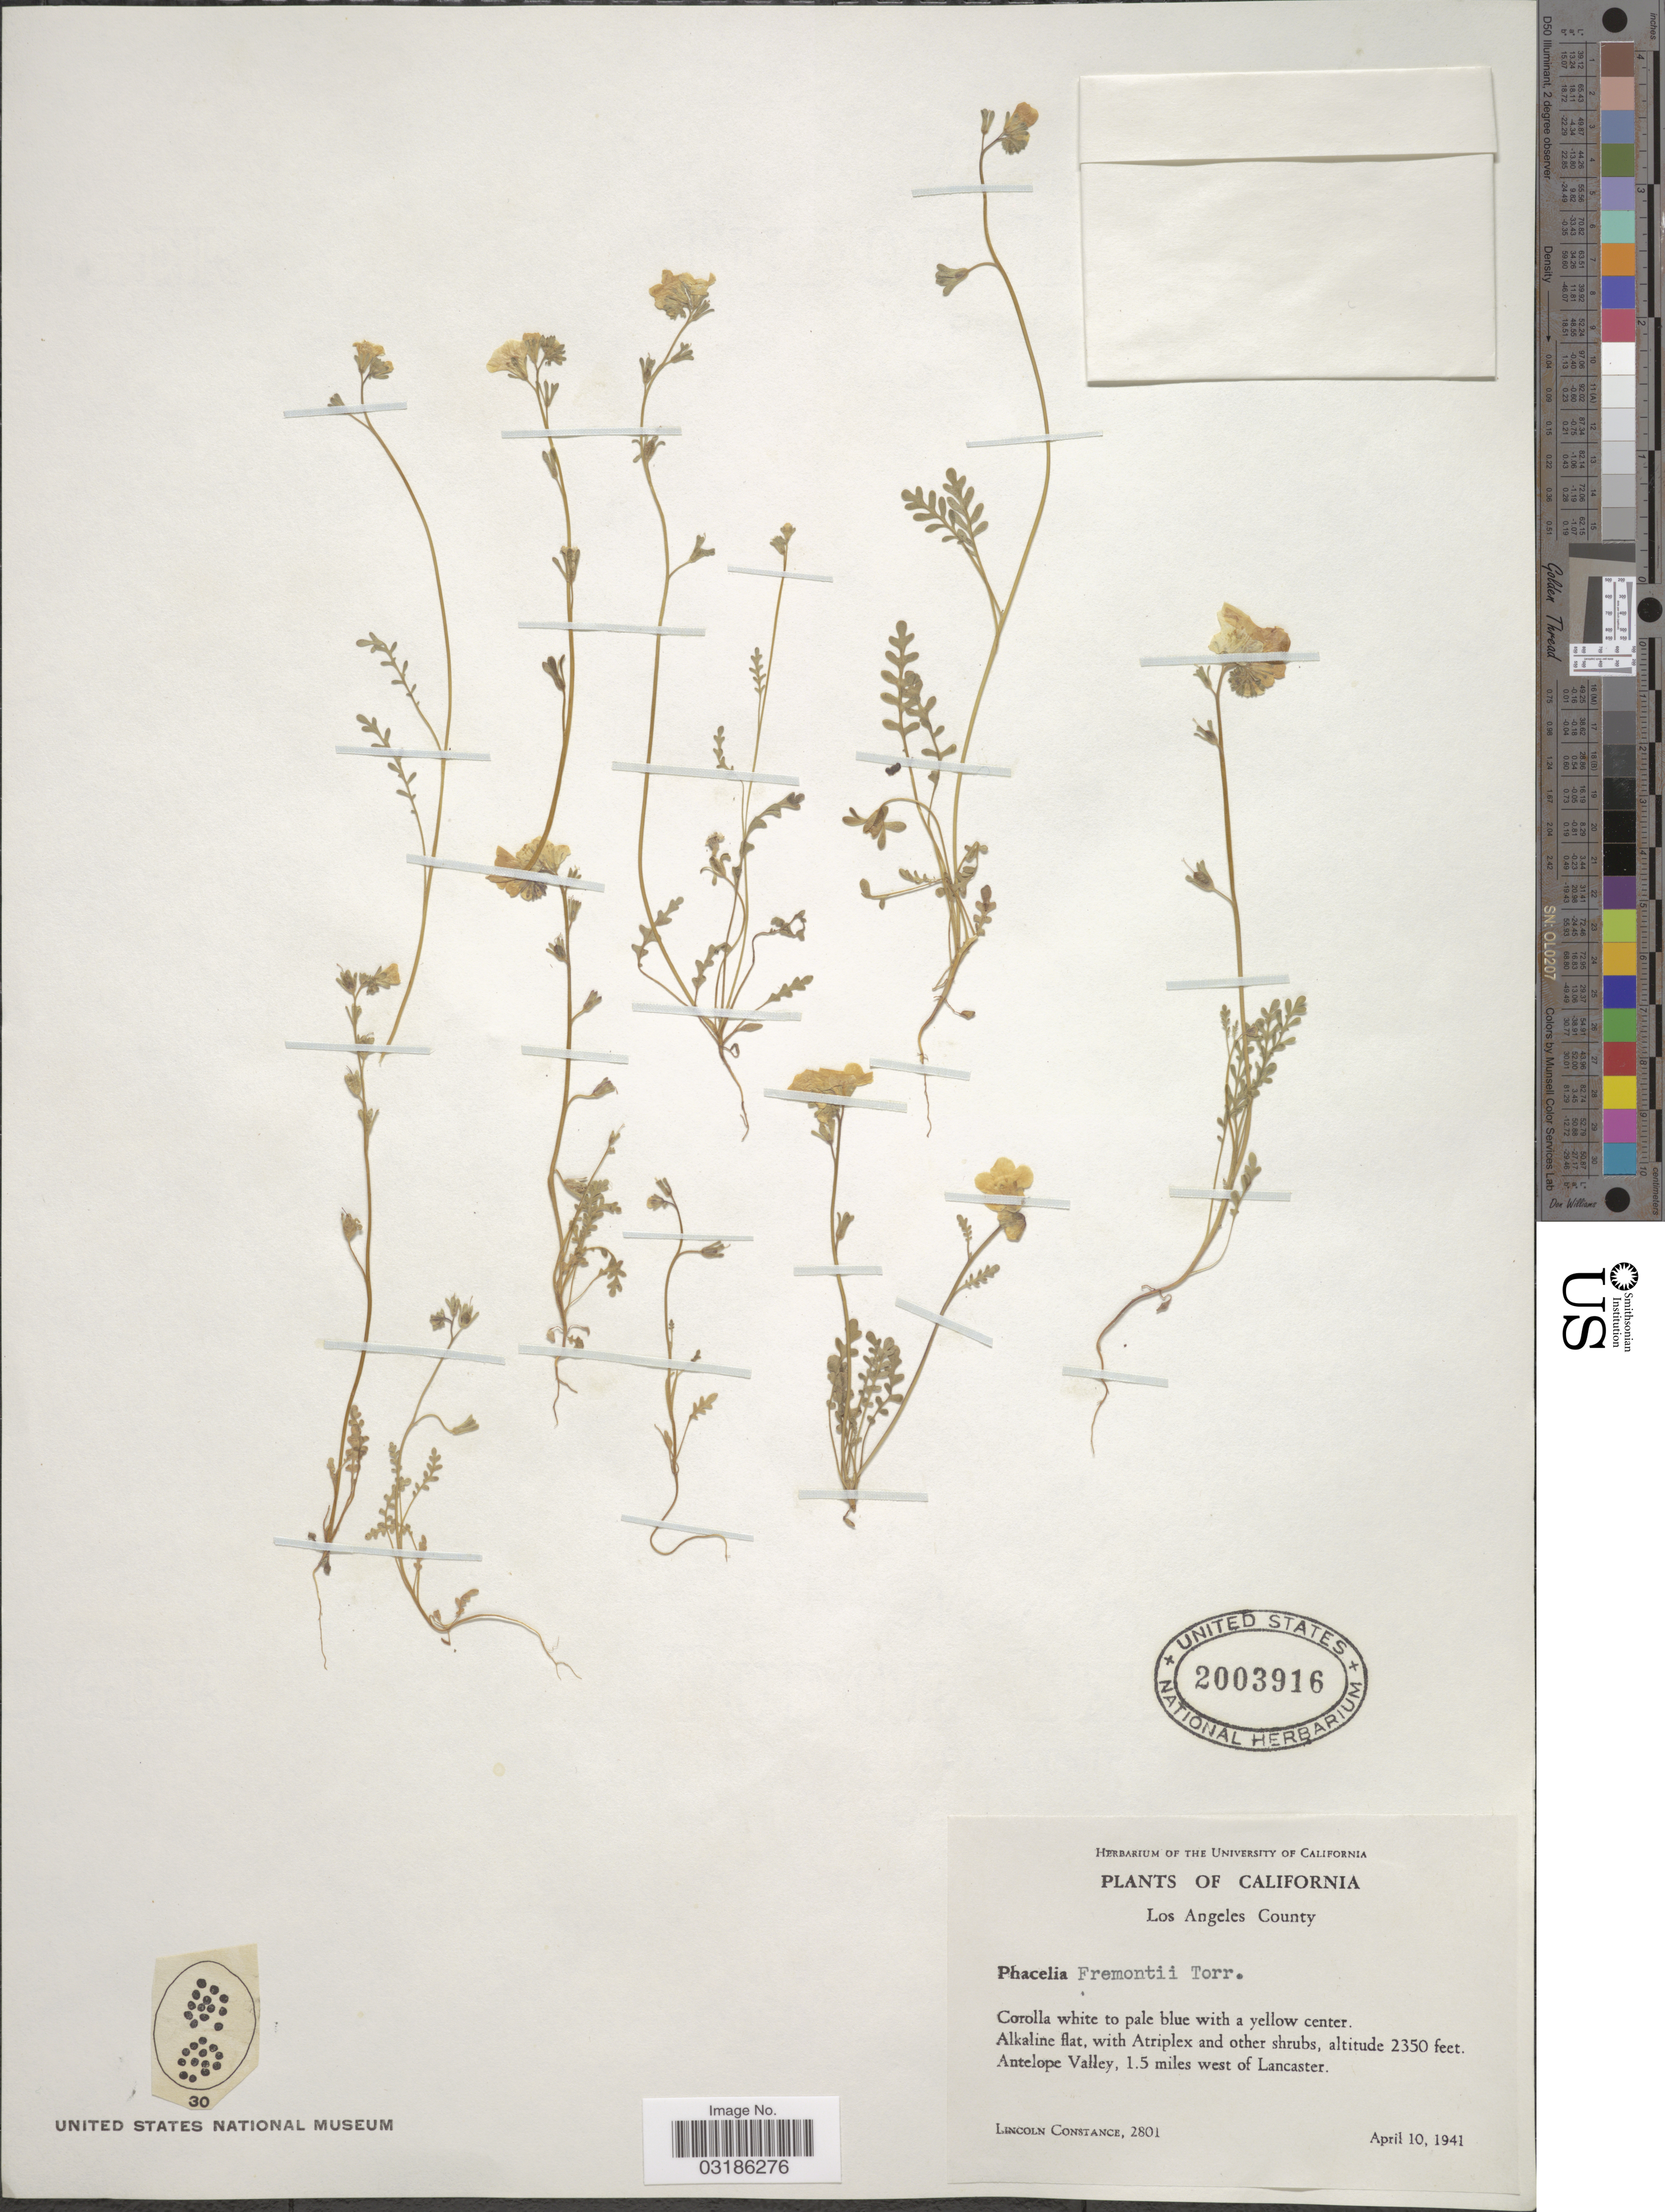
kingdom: Plantae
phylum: Tracheophyta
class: Magnoliopsida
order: Boraginales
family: Hydrophyllaceae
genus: Phacelia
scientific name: Phacelia fremontii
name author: Torr.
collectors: L. Constance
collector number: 2801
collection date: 1941-04-10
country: United States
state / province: California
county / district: Los Angeles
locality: Los Angeles County. Antelope Valley, 1.5 miles west of Lancaster.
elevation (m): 716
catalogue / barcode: US 2003916